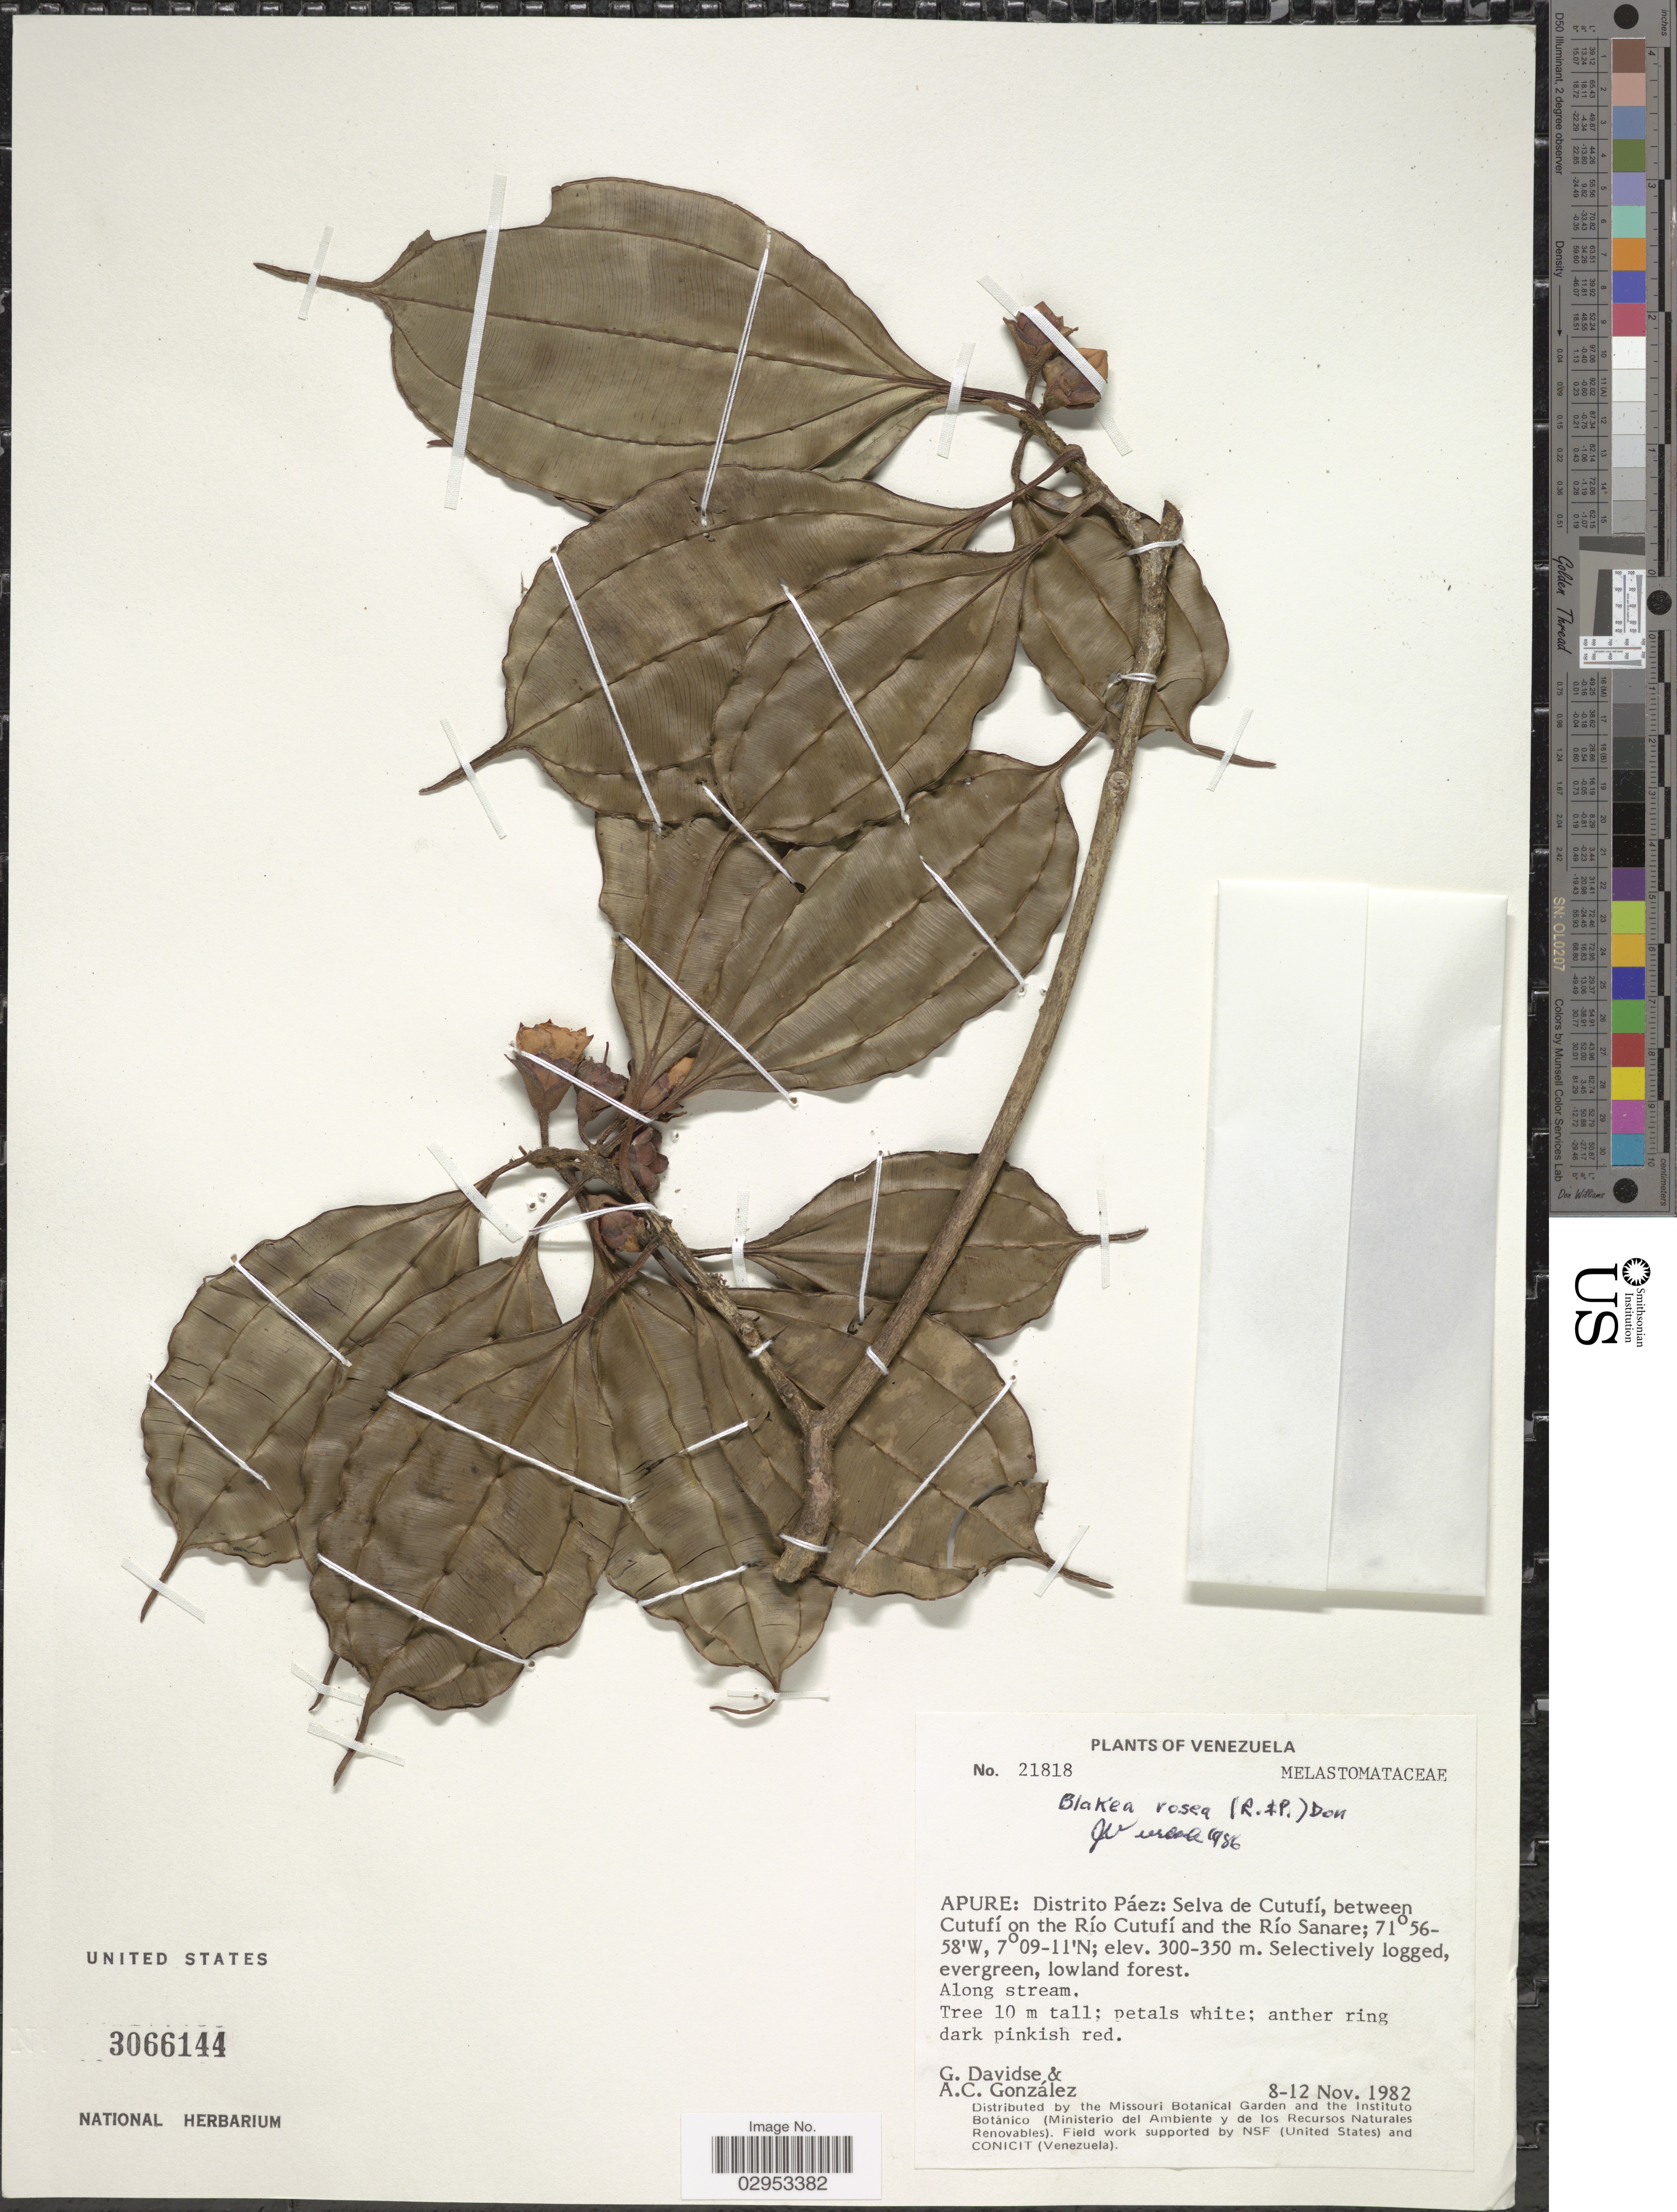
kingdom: Plantae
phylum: Tracheophyta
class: Magnoliopsida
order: Myrtales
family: Melastomataceae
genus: Blakea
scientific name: Blakea rosea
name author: D. Don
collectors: G. Davidse & A. C. González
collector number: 21818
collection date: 1982-11-08/1982-11-12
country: Venezuela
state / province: Apure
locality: Distrito Páez: Selva de Cutufí, between Cutufí on the Río Cutufí and the Río Sanare.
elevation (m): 300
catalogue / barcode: US 3066144